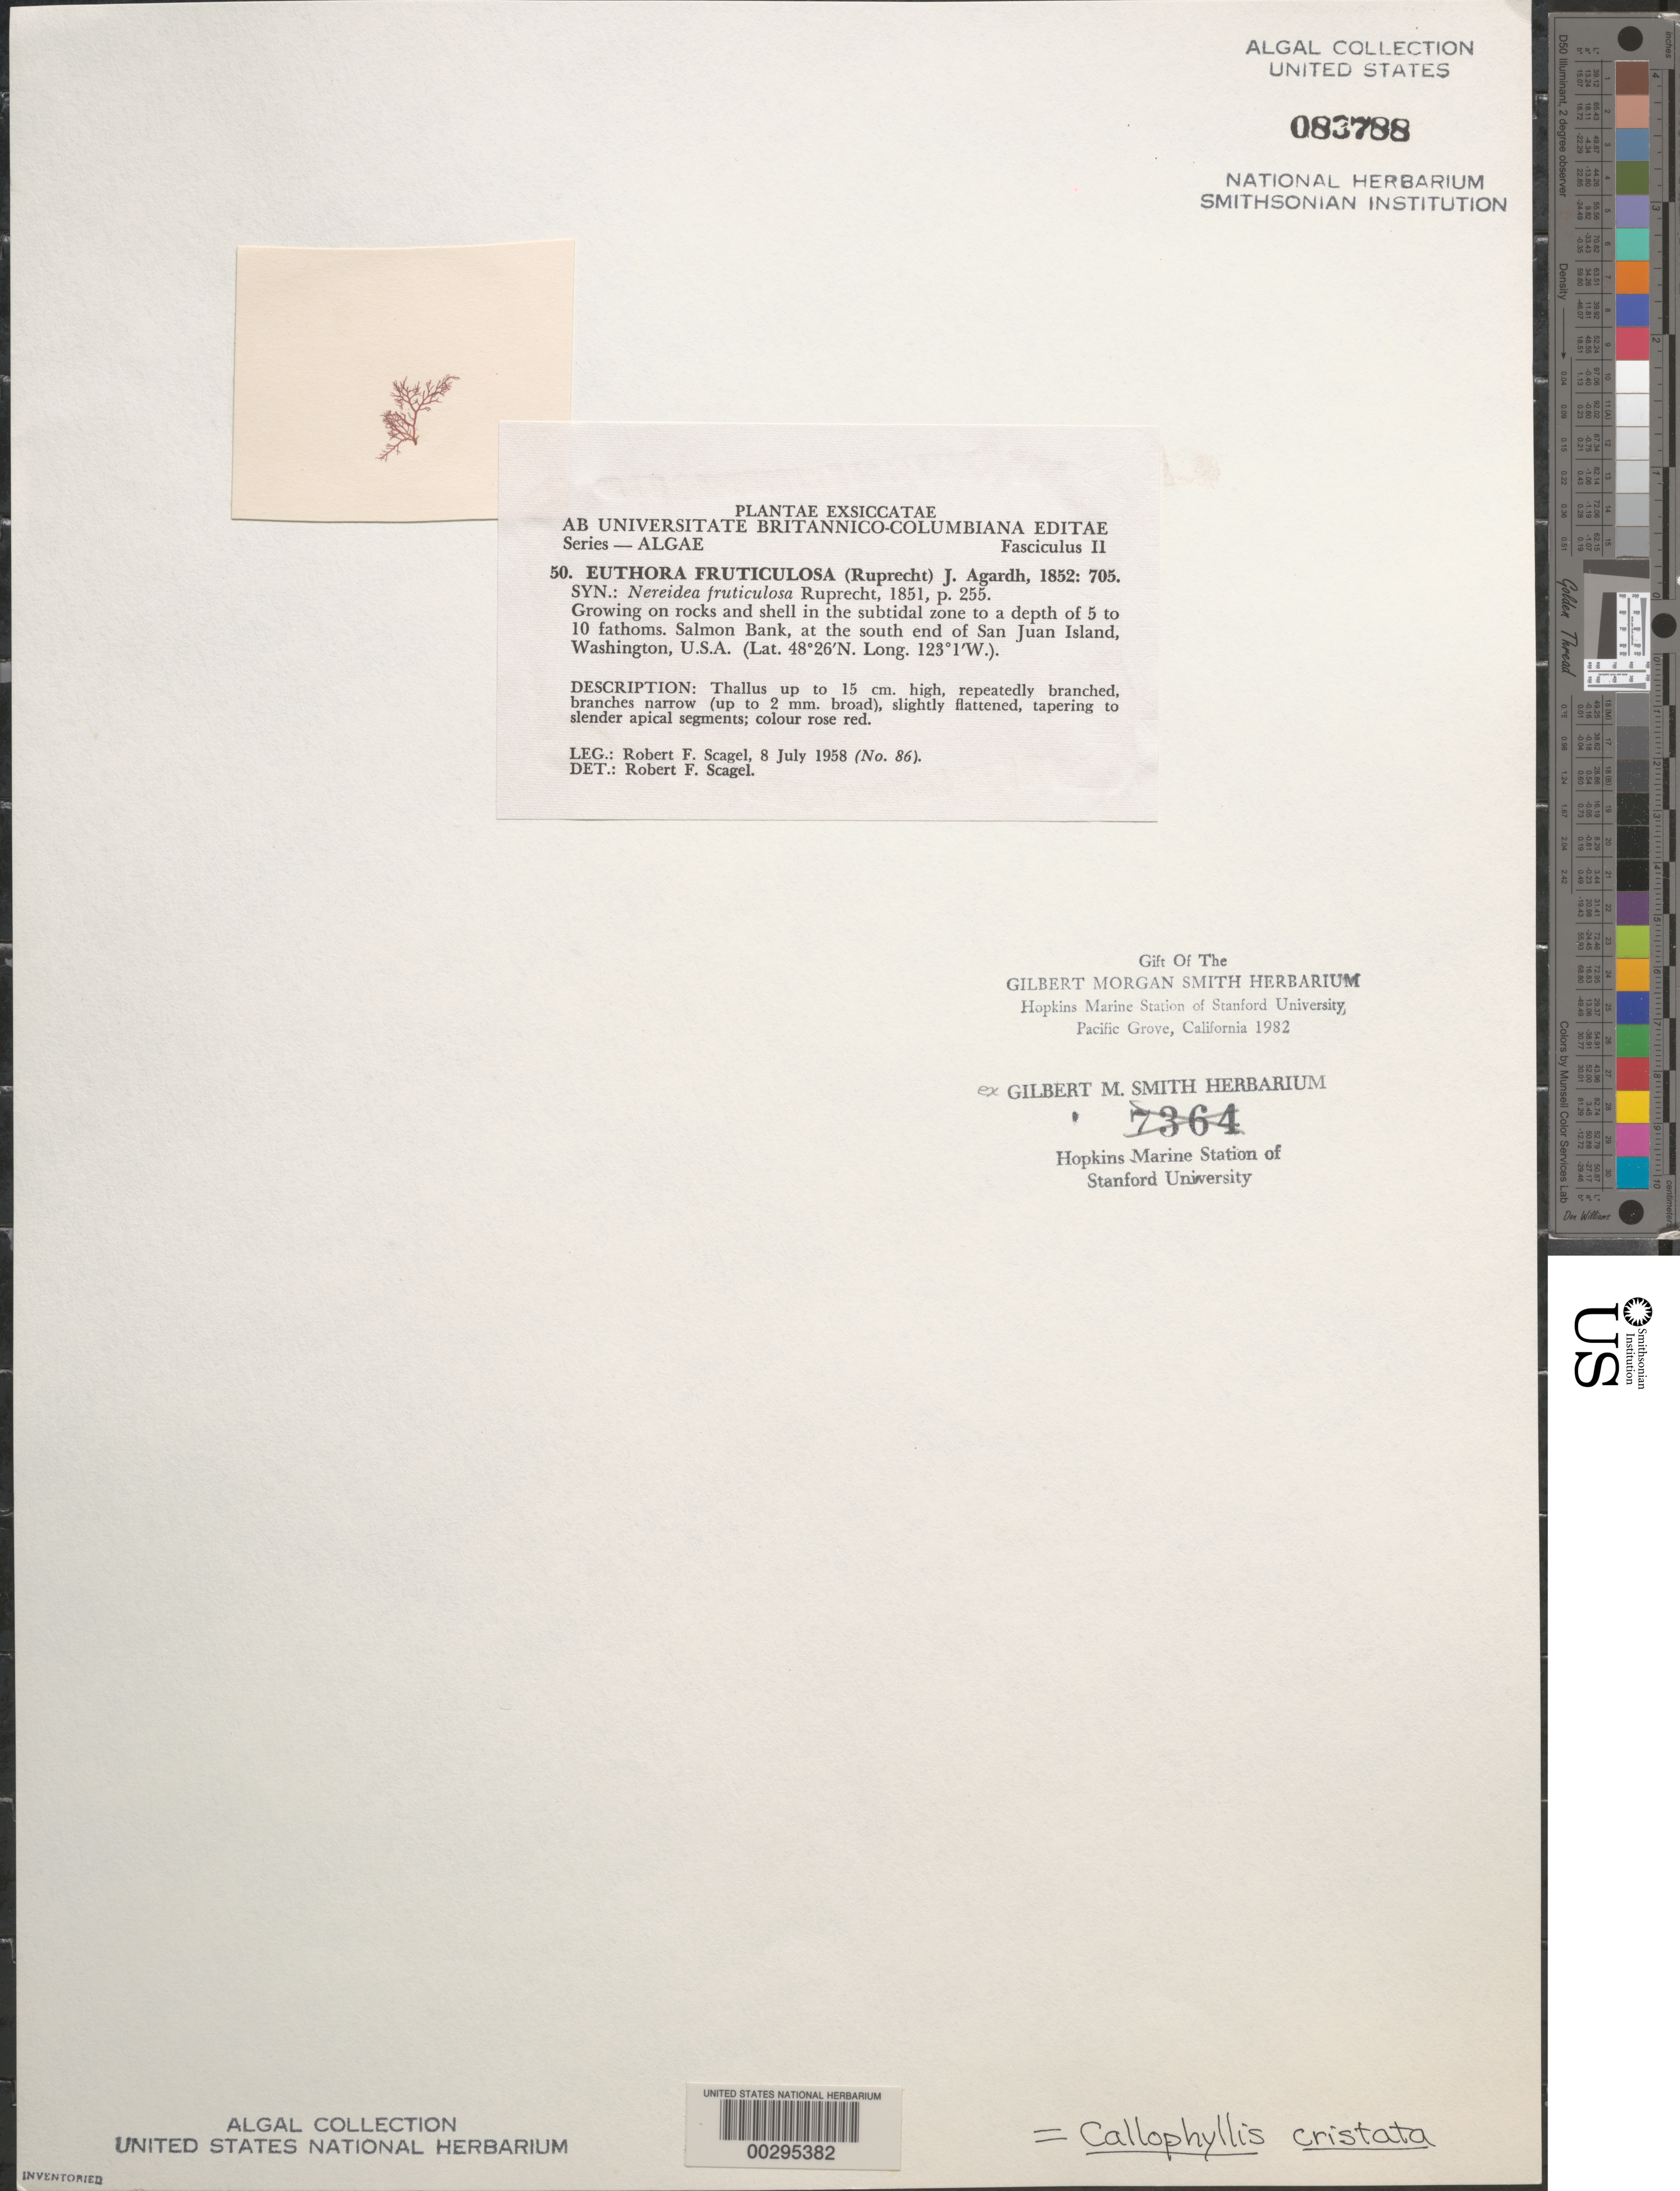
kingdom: Plantae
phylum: Rhodophyta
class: Florideophyceae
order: Gigartinales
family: Kallymeniaceae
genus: Euthora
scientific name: Euthora cristata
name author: (C. Agardh) J. Agardh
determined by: Algae name updating Project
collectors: R. F. Scagel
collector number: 86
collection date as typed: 08 Jul 1958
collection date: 1958-07-08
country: United States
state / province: Washington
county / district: San Juan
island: San Juan Island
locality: Salmon Bank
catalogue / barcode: US 83788